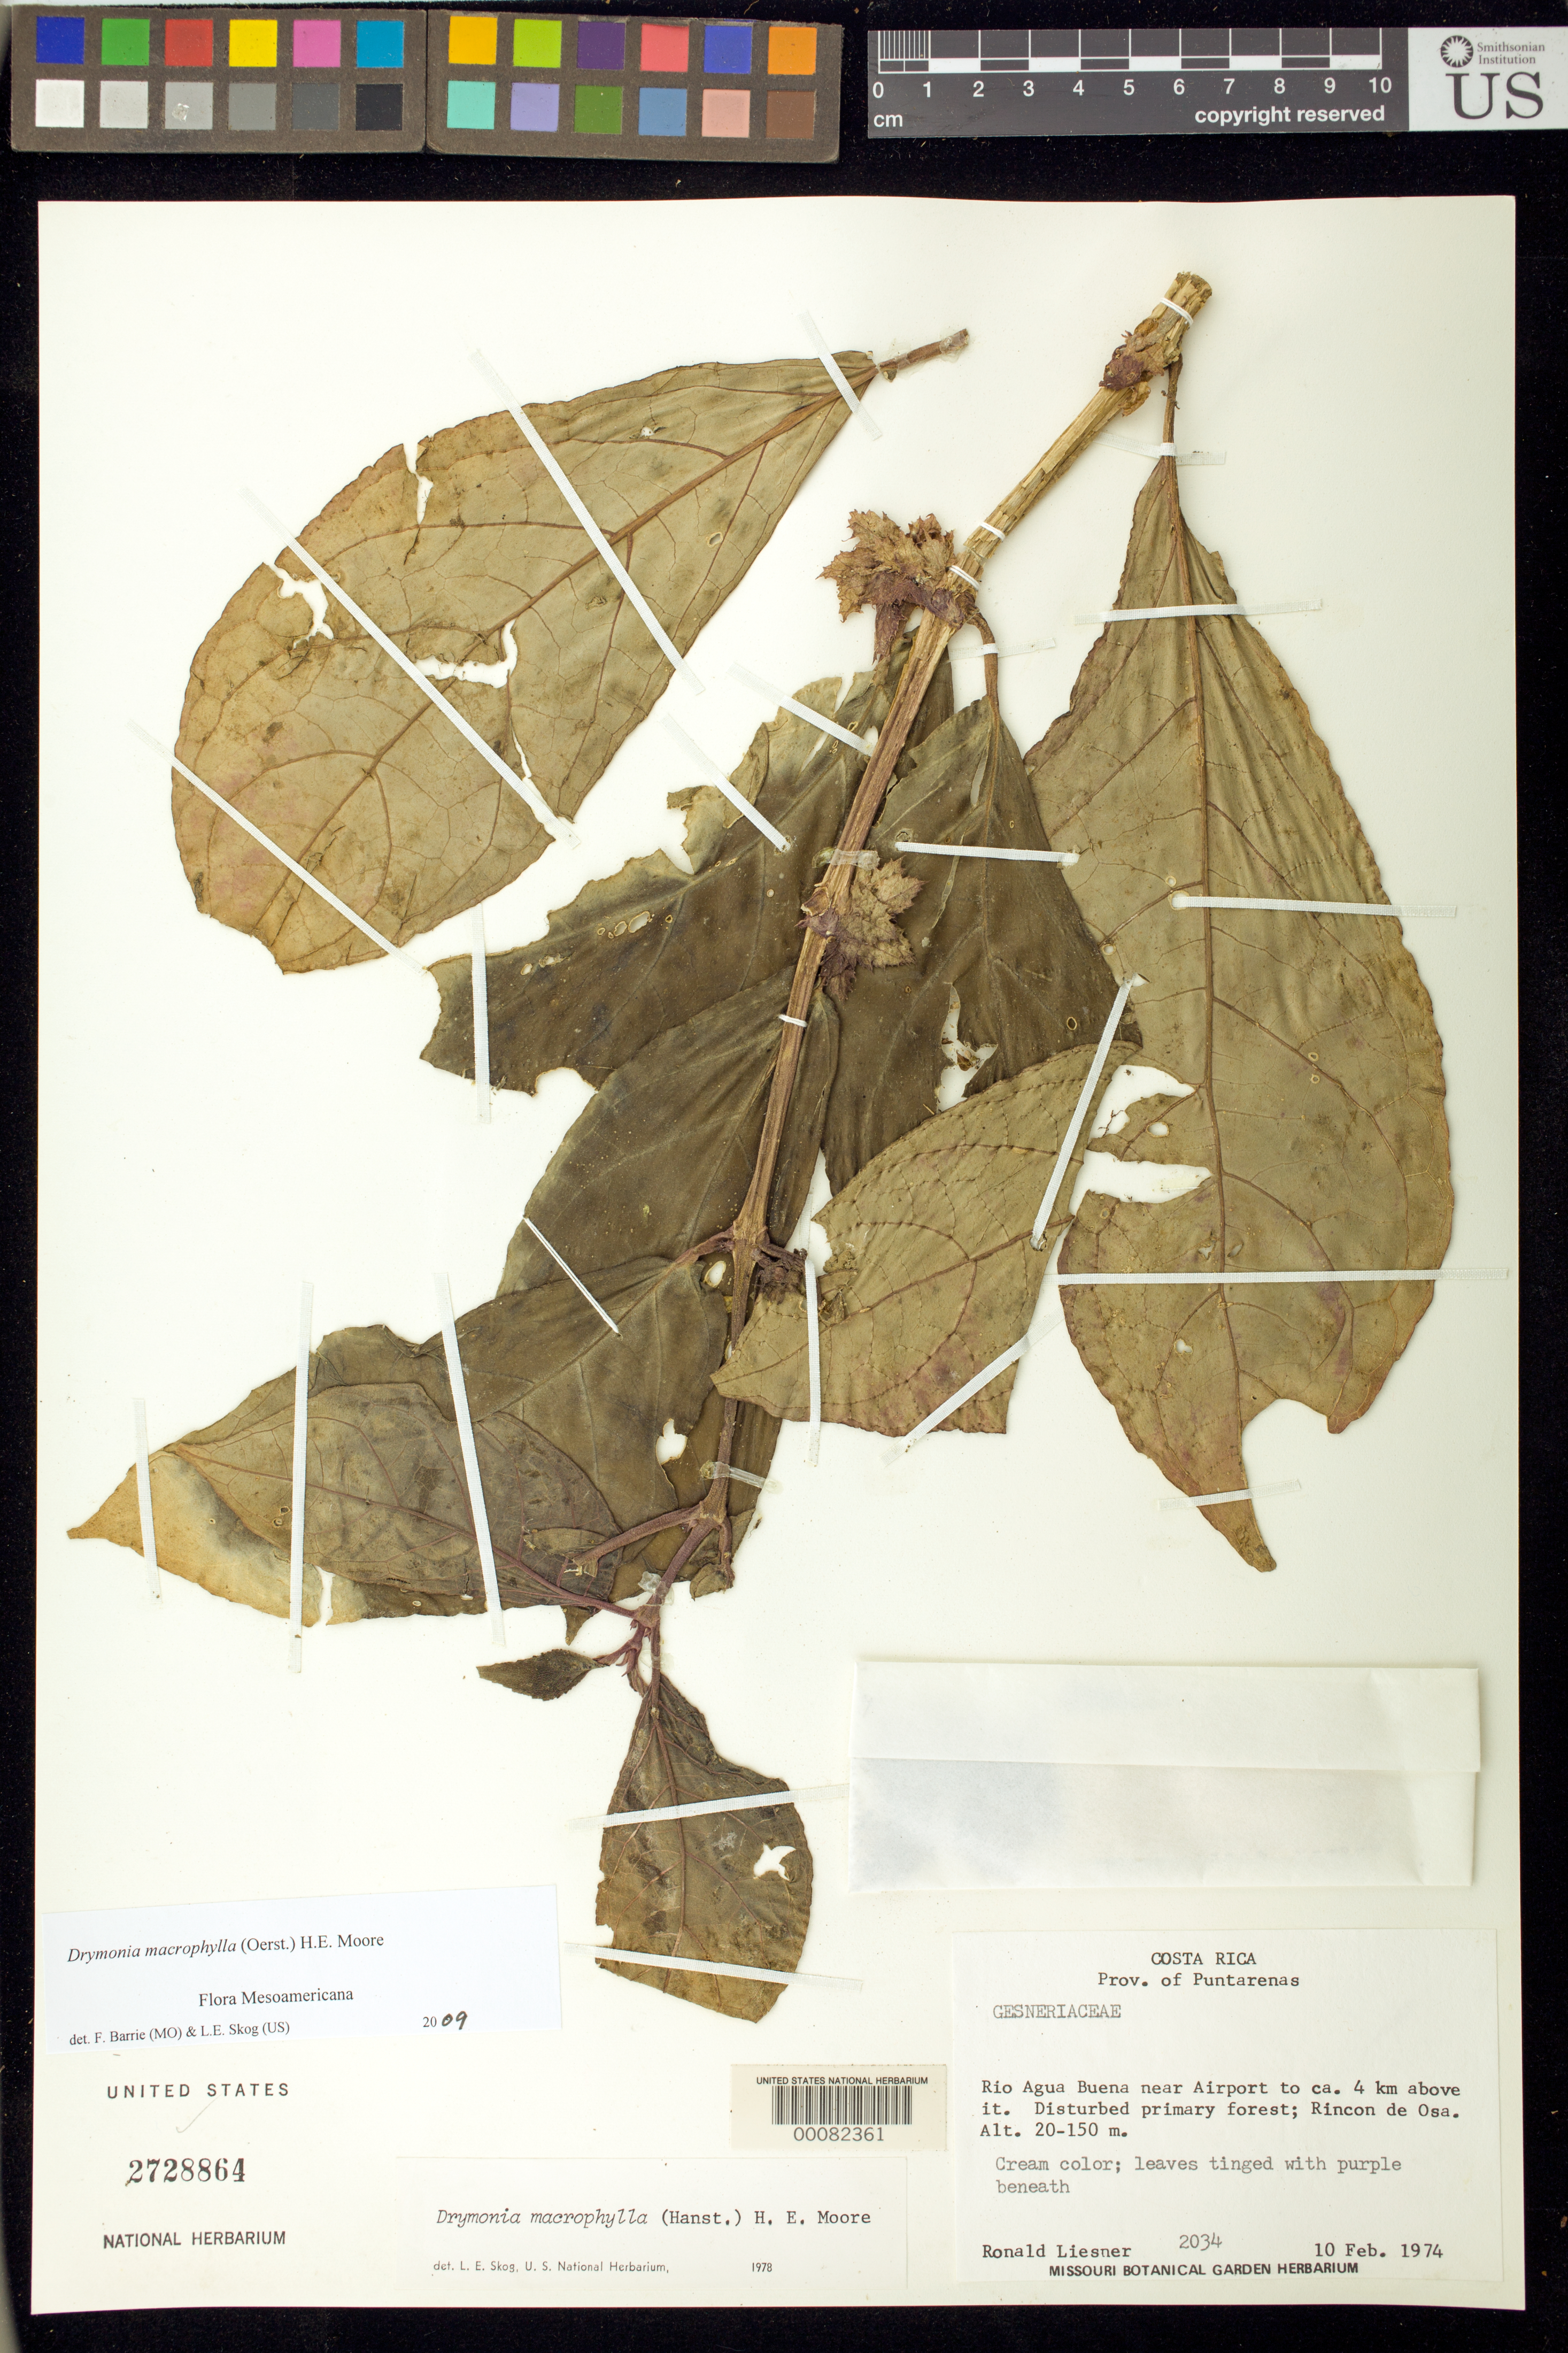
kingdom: Plantae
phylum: Tracheophyta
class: Magnoliopsida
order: Lamiales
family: Gesneriaceae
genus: Drymonia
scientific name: Drymonia macrophylla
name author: (Oerst.) H.E. Moore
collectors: R. L. Liesner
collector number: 2034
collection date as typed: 10 Feb 1974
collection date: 1974-02-10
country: Costa Rica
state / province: Puntarenas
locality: Rio Agua Buena near airport to about 4 km above it, Rincon de Osa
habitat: Disturbed primary forest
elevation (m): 20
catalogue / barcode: US 2728864